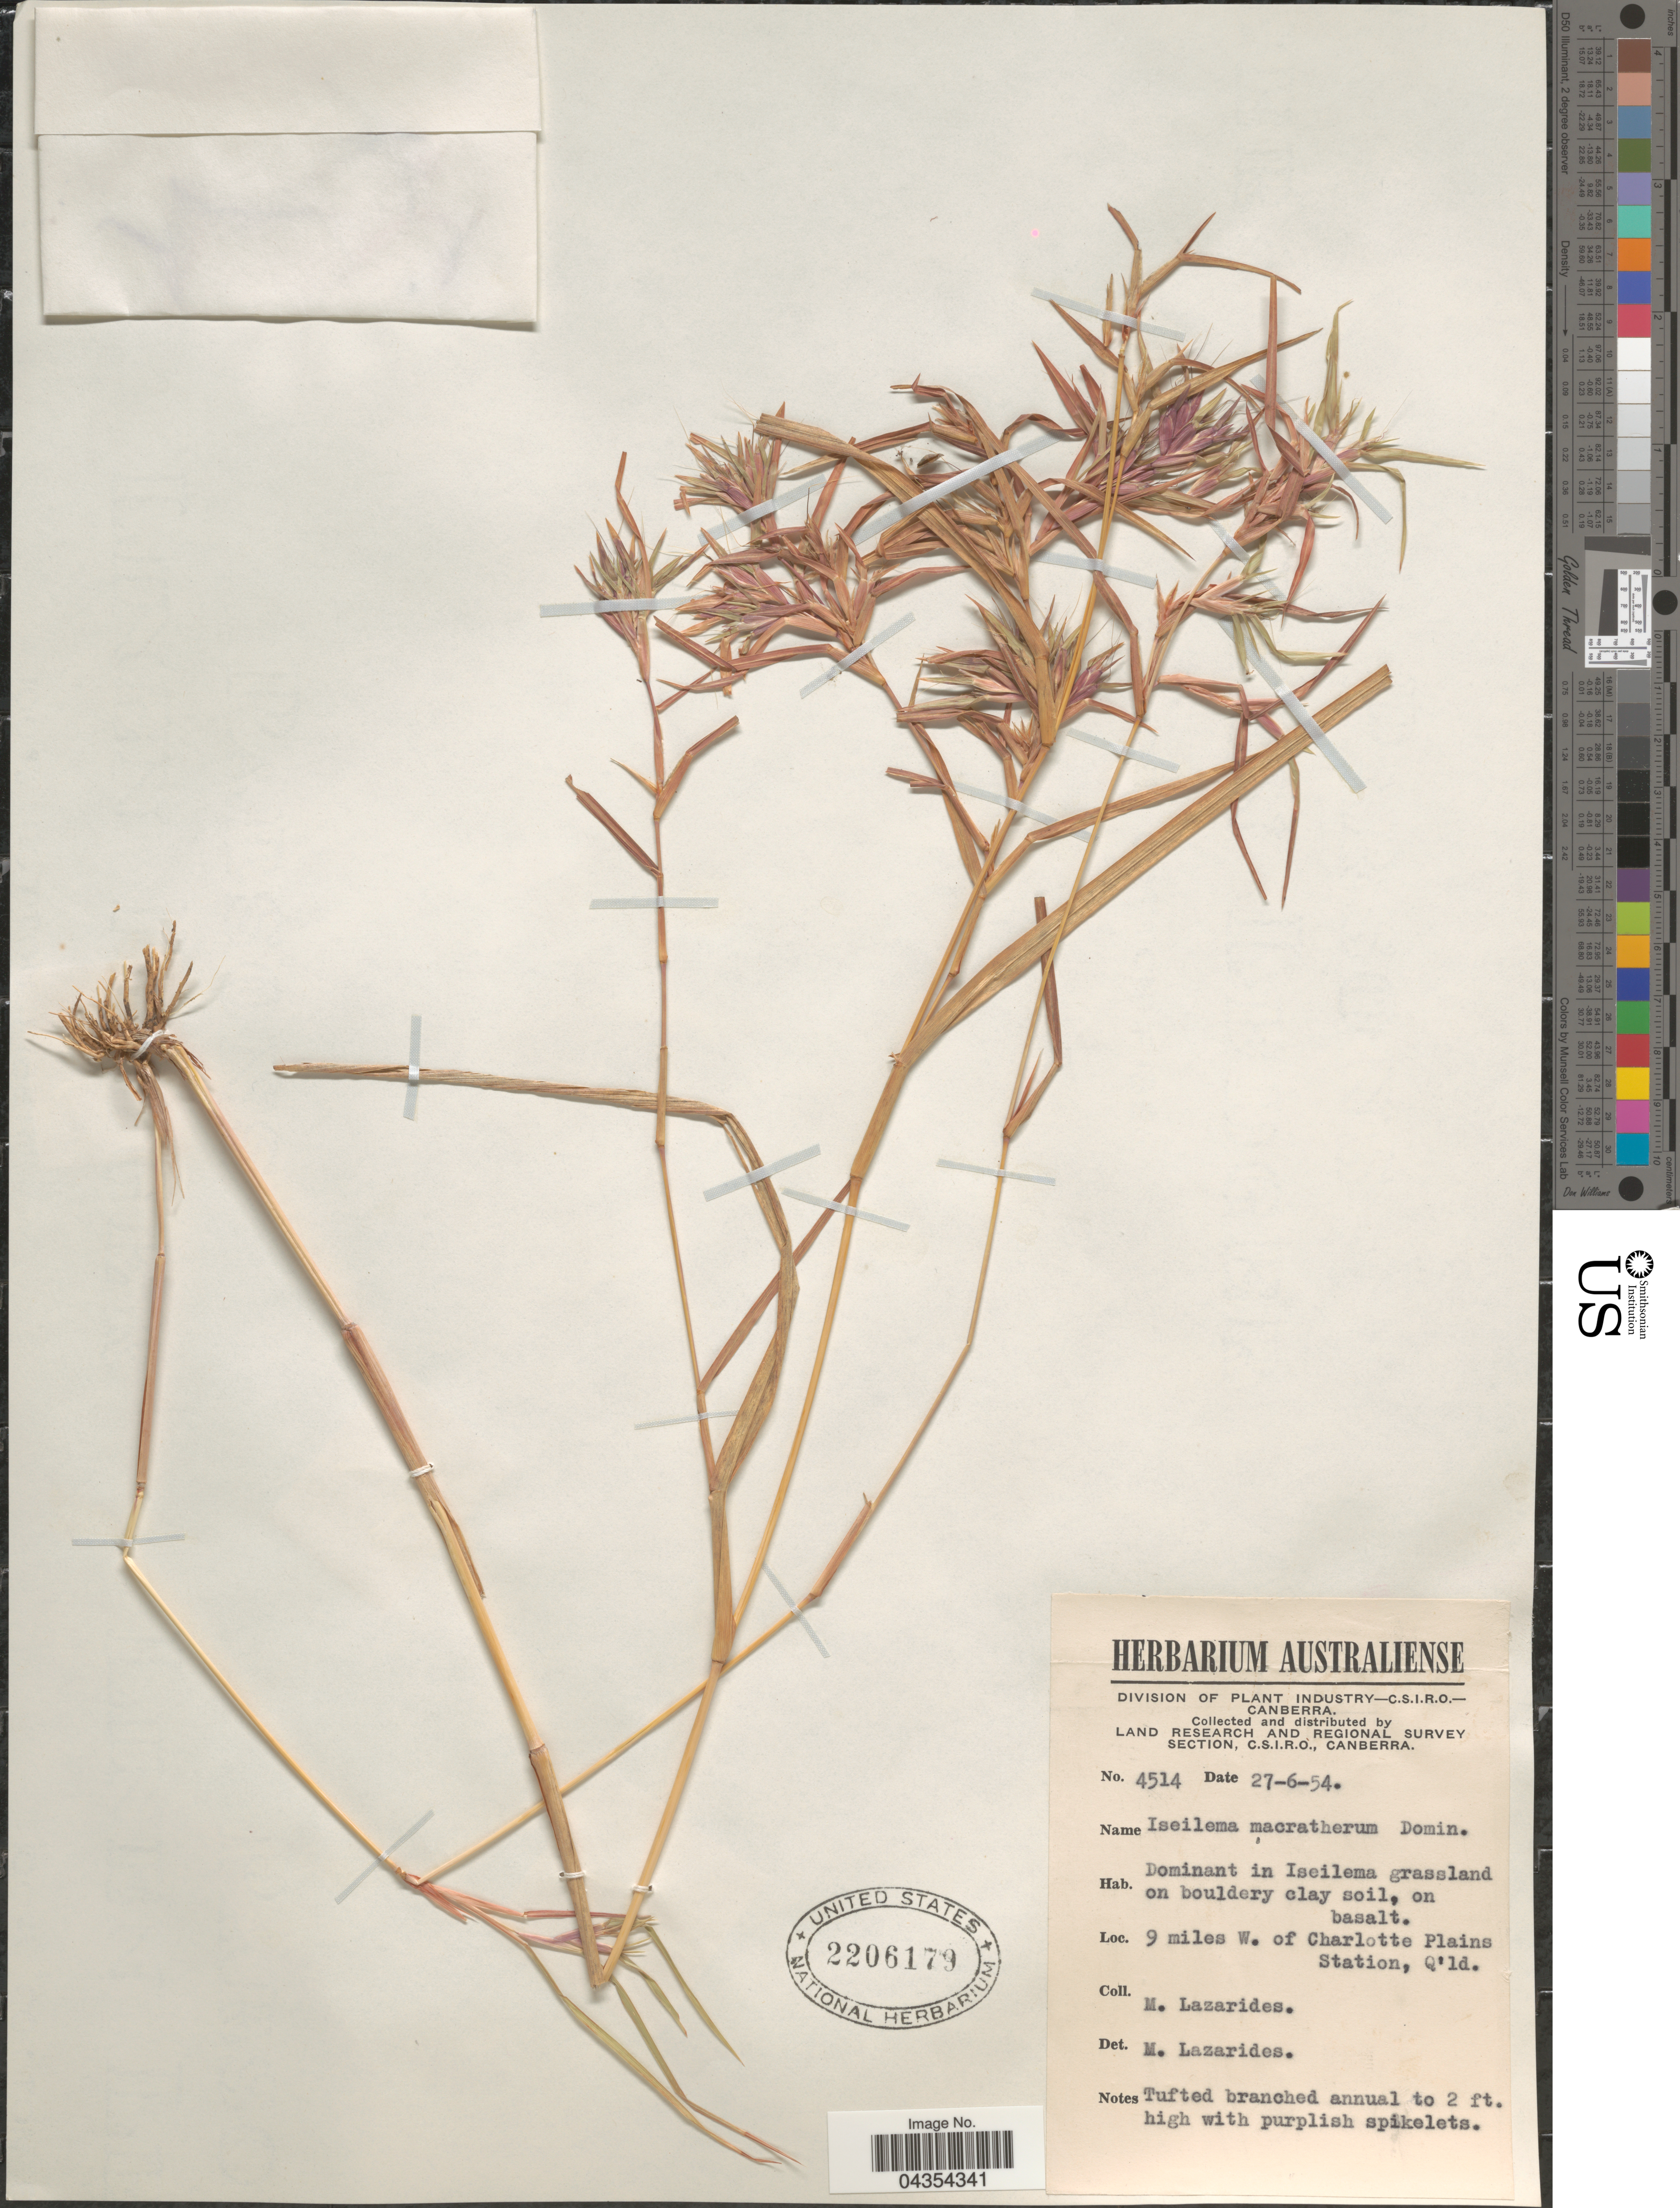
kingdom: Plantae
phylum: Tracheophyta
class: Liliopsida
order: Poales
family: Poaceae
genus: Iseilema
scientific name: Iseilema macratherum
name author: Domin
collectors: M. Lazarides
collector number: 4514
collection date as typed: Transcribed d/m/y: 27/6/54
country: Australia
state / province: Queensland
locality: Land Research and Regional Survey Section. 9 miles W. of Charlotte Plains Station, Q'ld.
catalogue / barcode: US 2206179